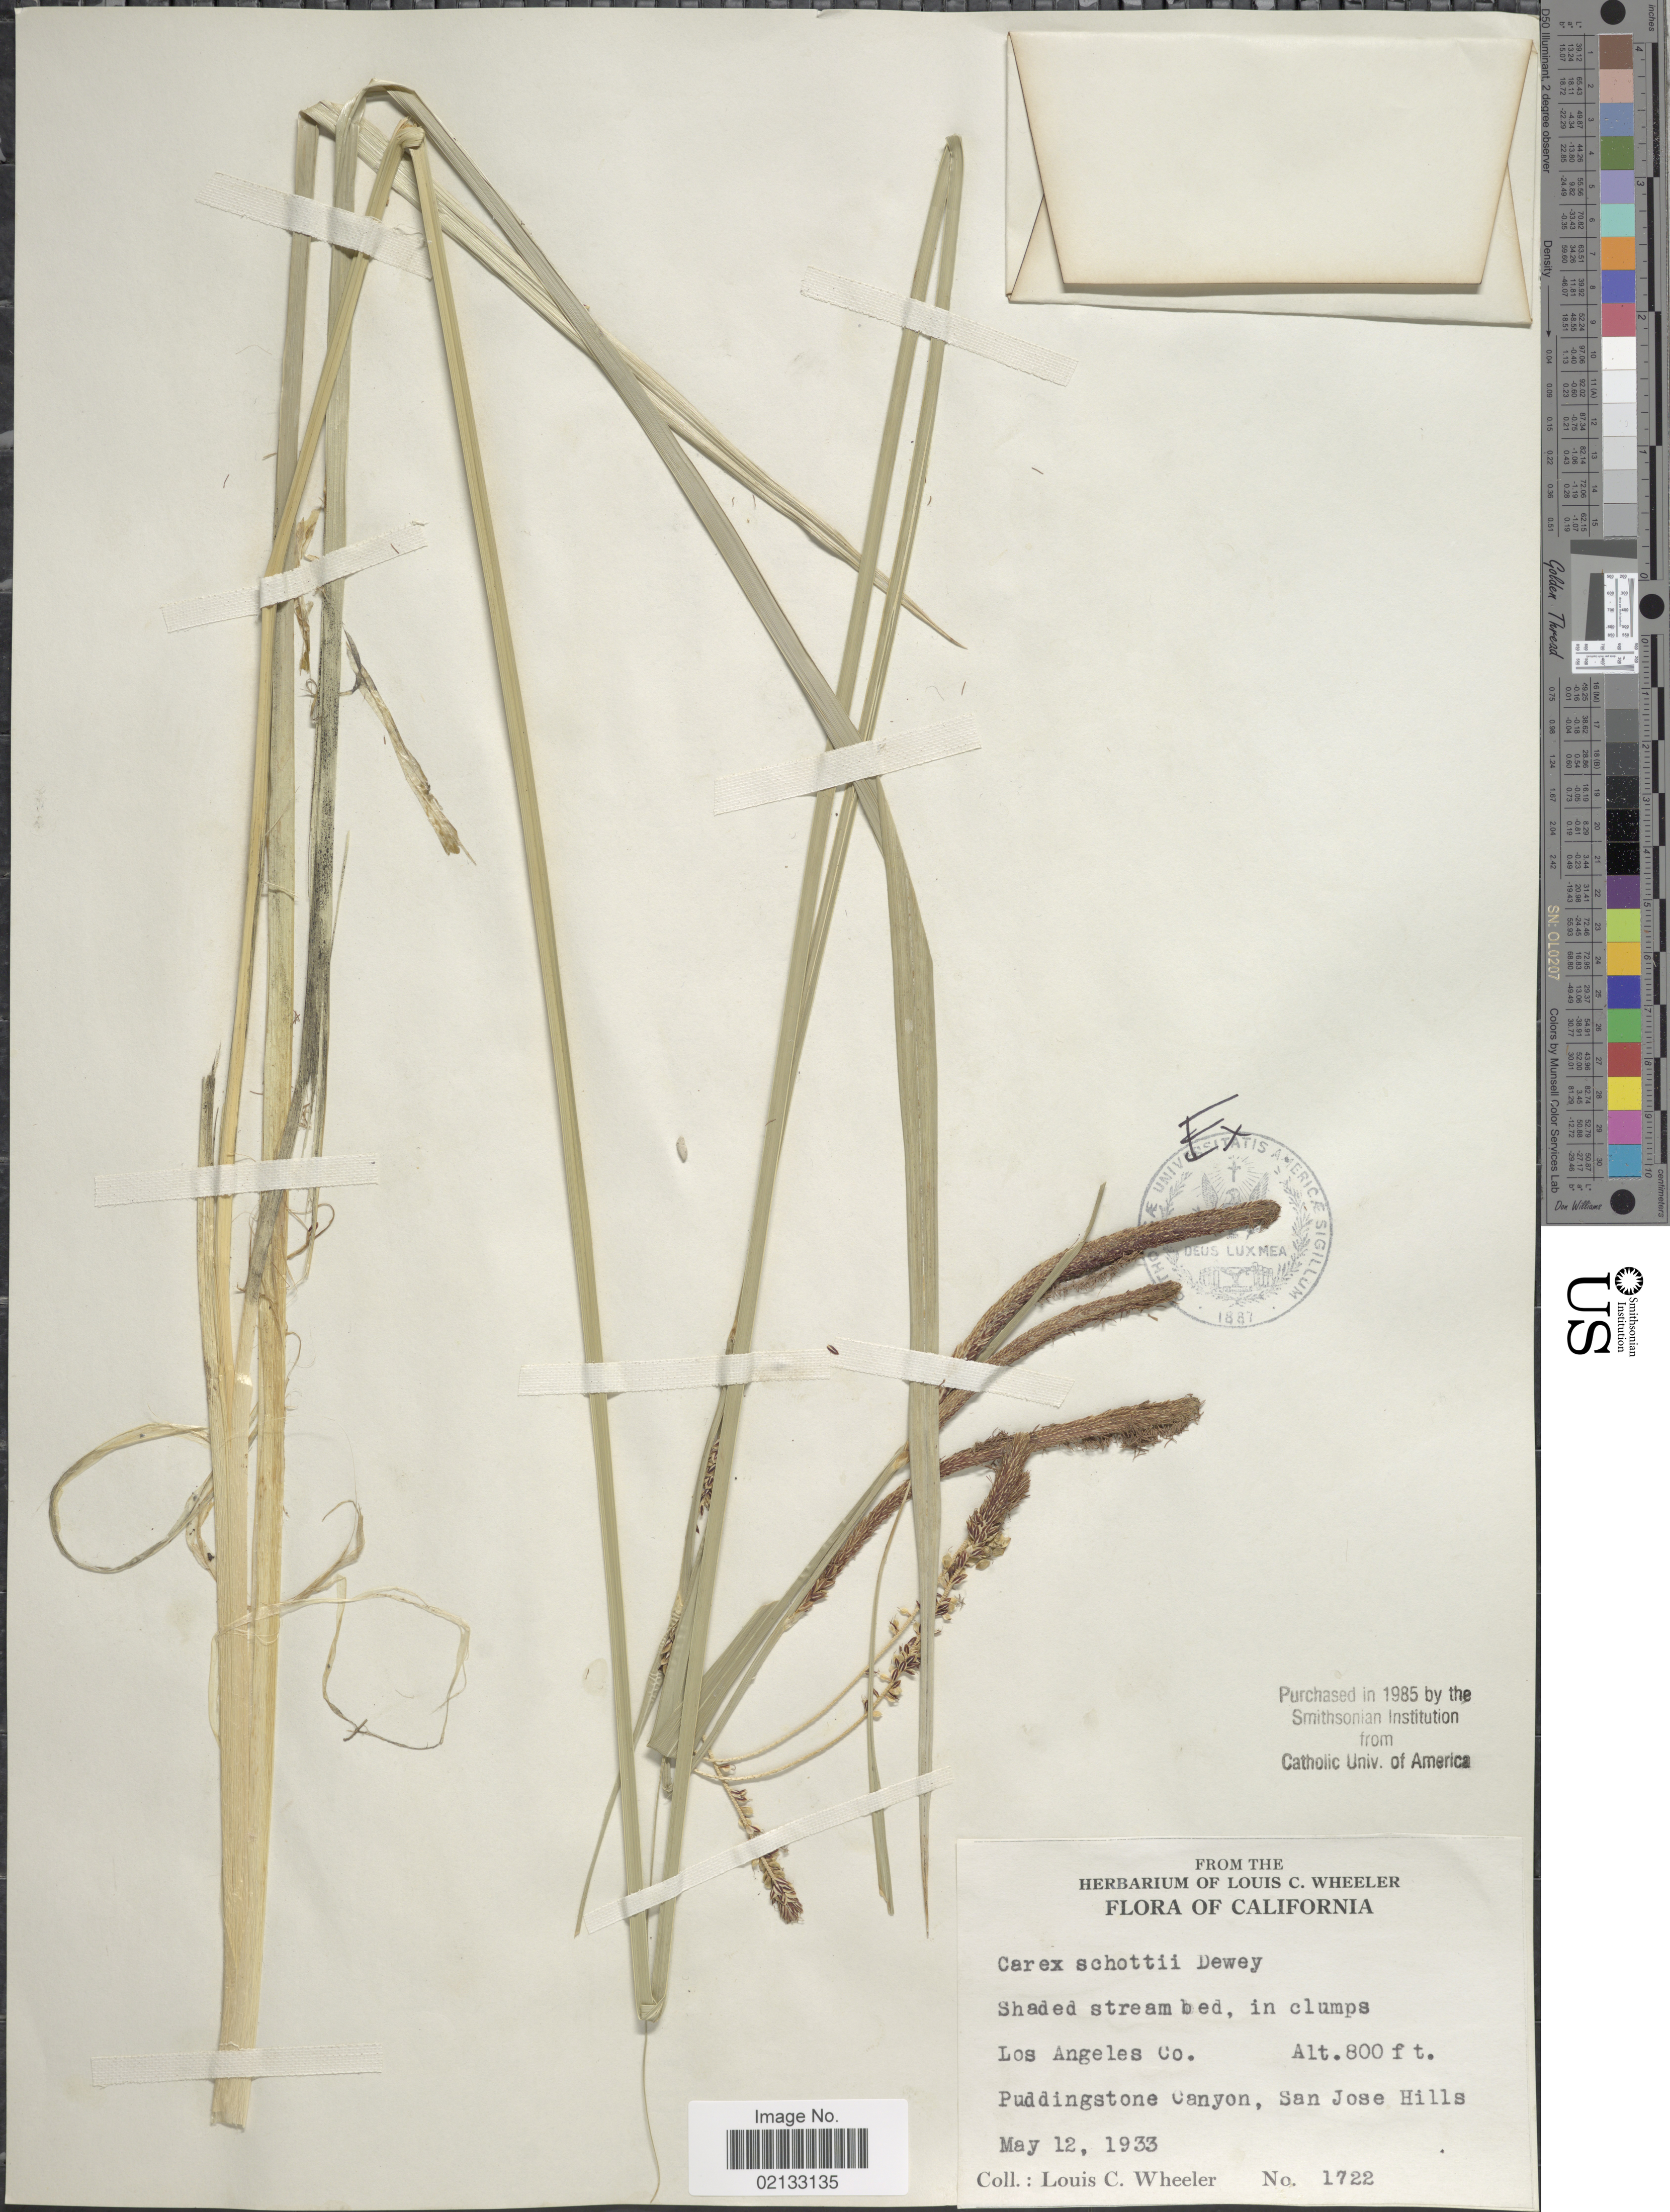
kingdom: Plantae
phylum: Tracheophyta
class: Liliopsida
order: Poales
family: Cyperaceae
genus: Carex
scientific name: Carex schottii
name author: Dewey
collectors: L. C. Wheeler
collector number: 1722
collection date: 1933-05-12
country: United States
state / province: California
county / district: Los Angeles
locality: Los Angeles Co. Puddingstone Canyon, San Jose Hills.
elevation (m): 244